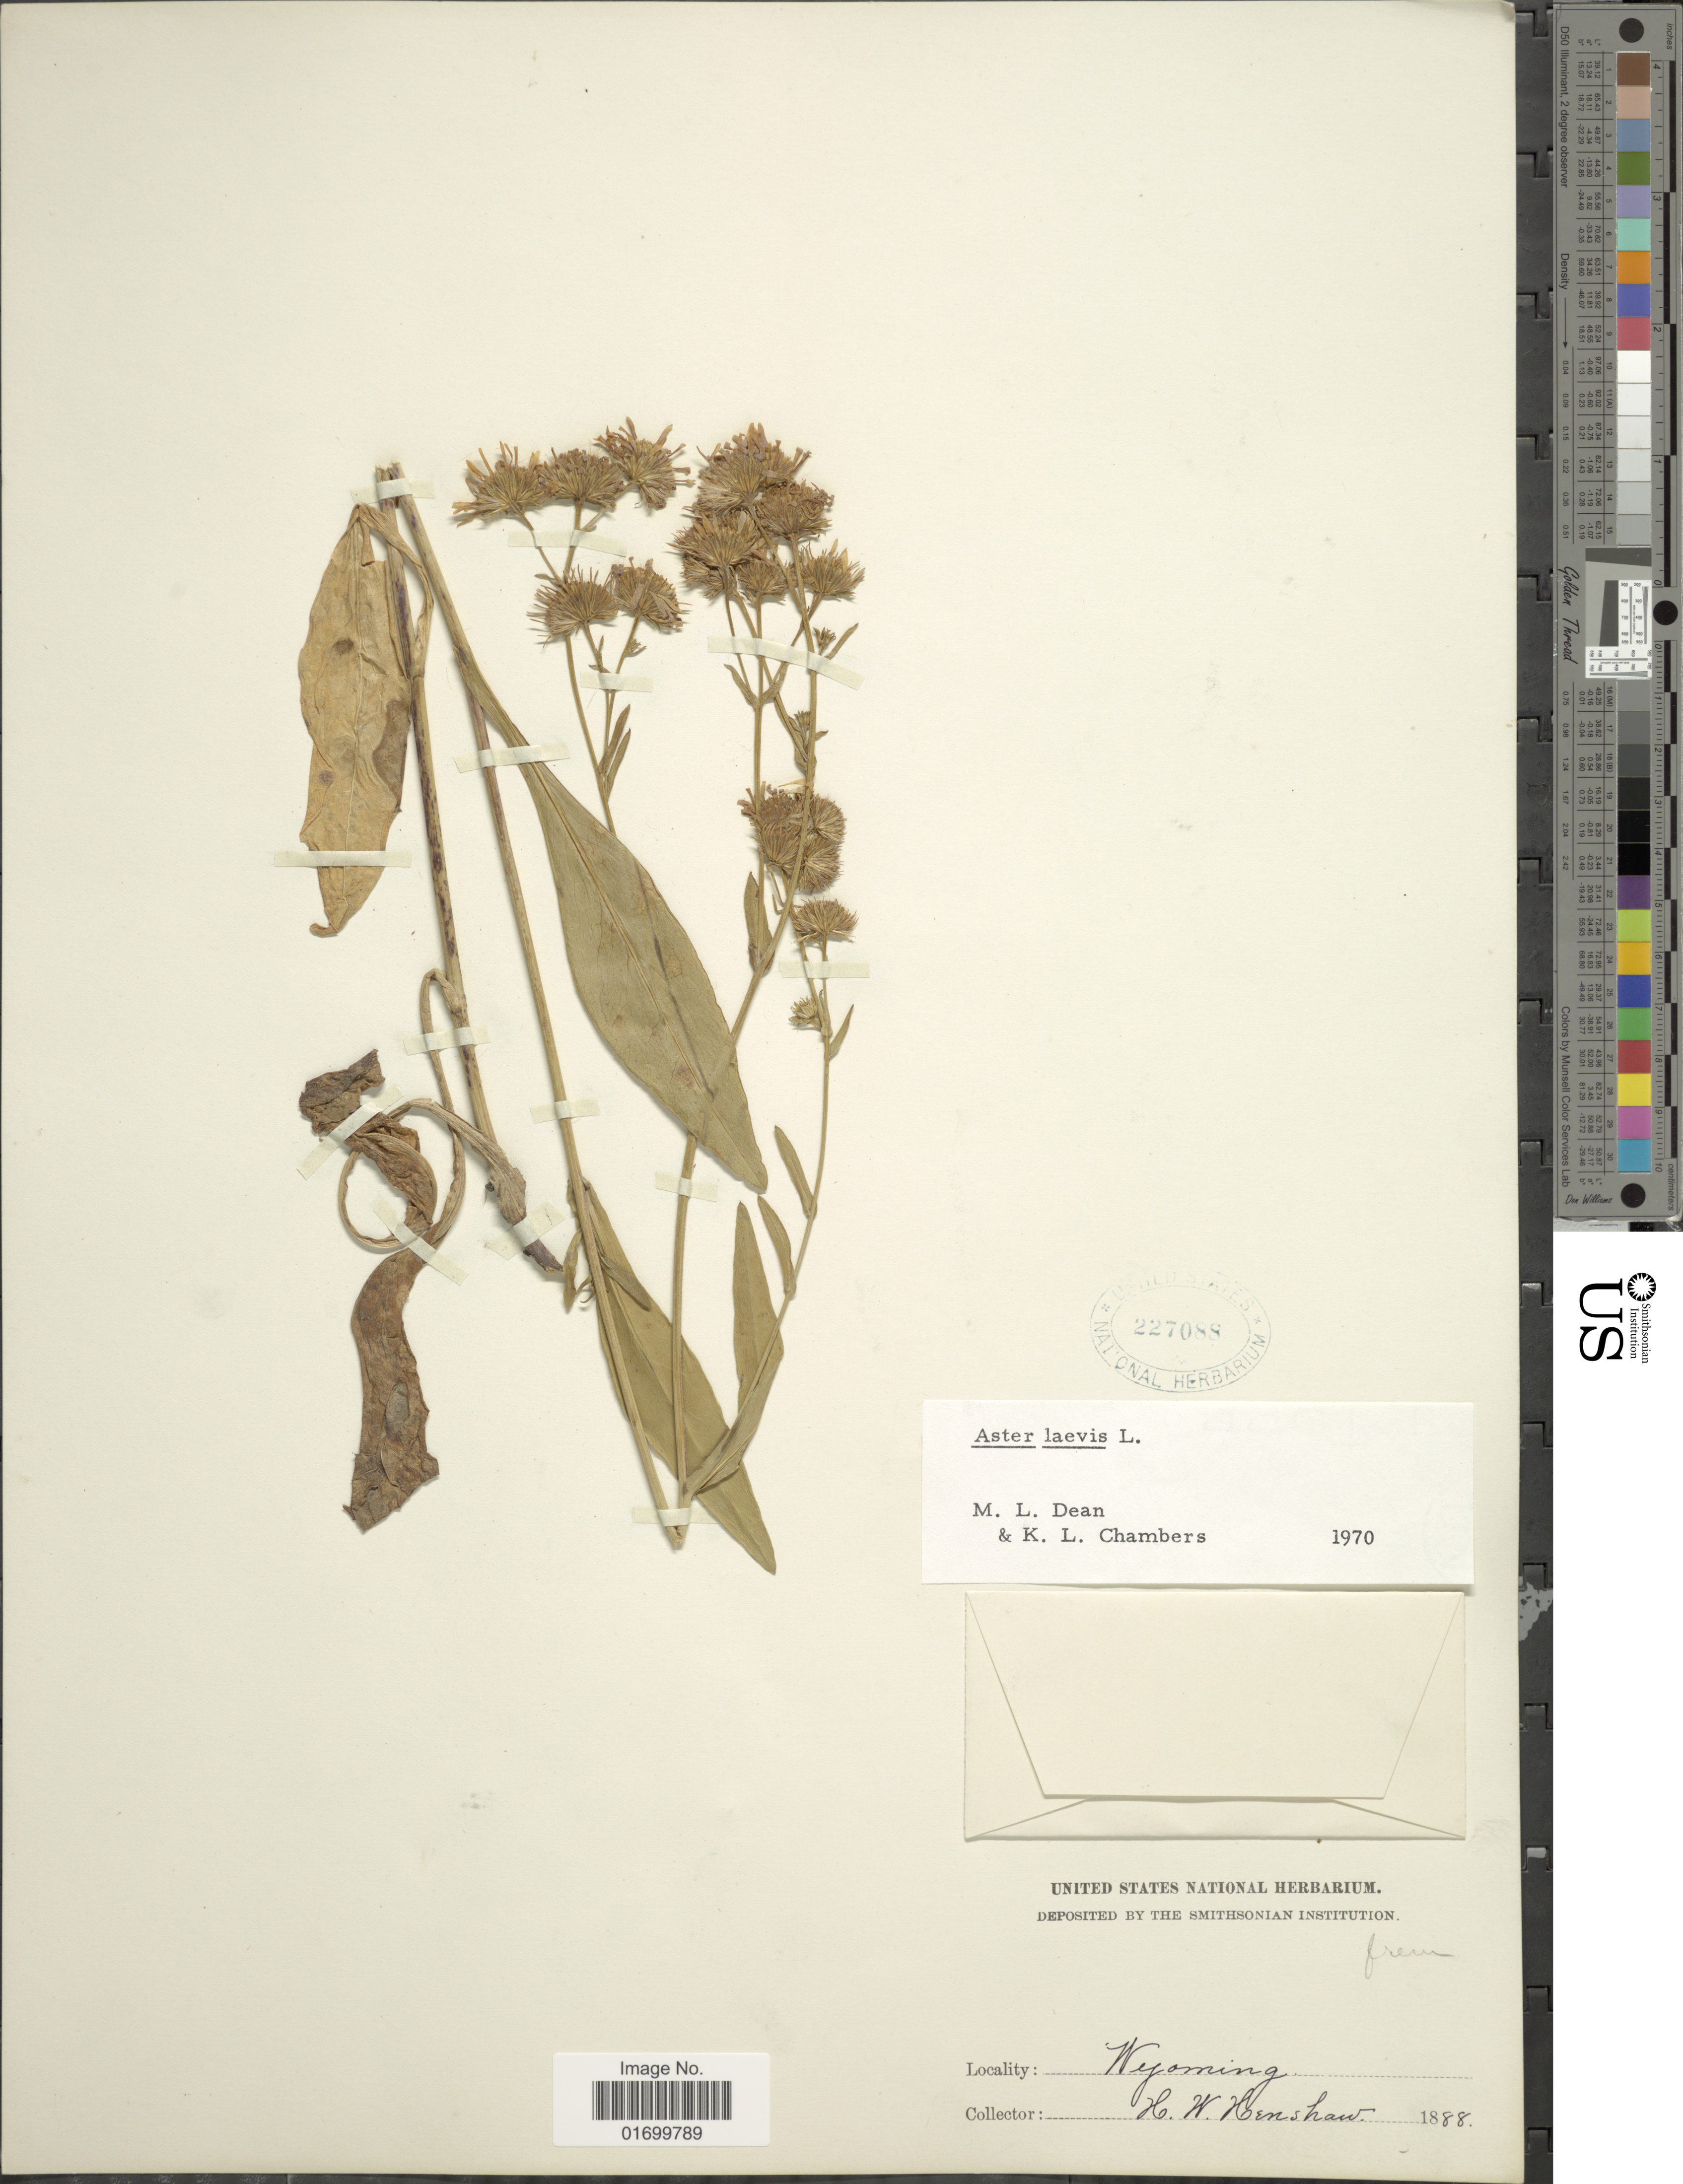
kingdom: Plantae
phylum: Tracheophyta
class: Magnoliopsida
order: Asterales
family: Asteraceae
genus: Symphyotrichum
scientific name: Symphyotrichum laeve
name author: (L.) Á. Löve & D. Löve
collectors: H. Henshaw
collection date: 1888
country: United States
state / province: Wyoming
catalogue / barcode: US 227088